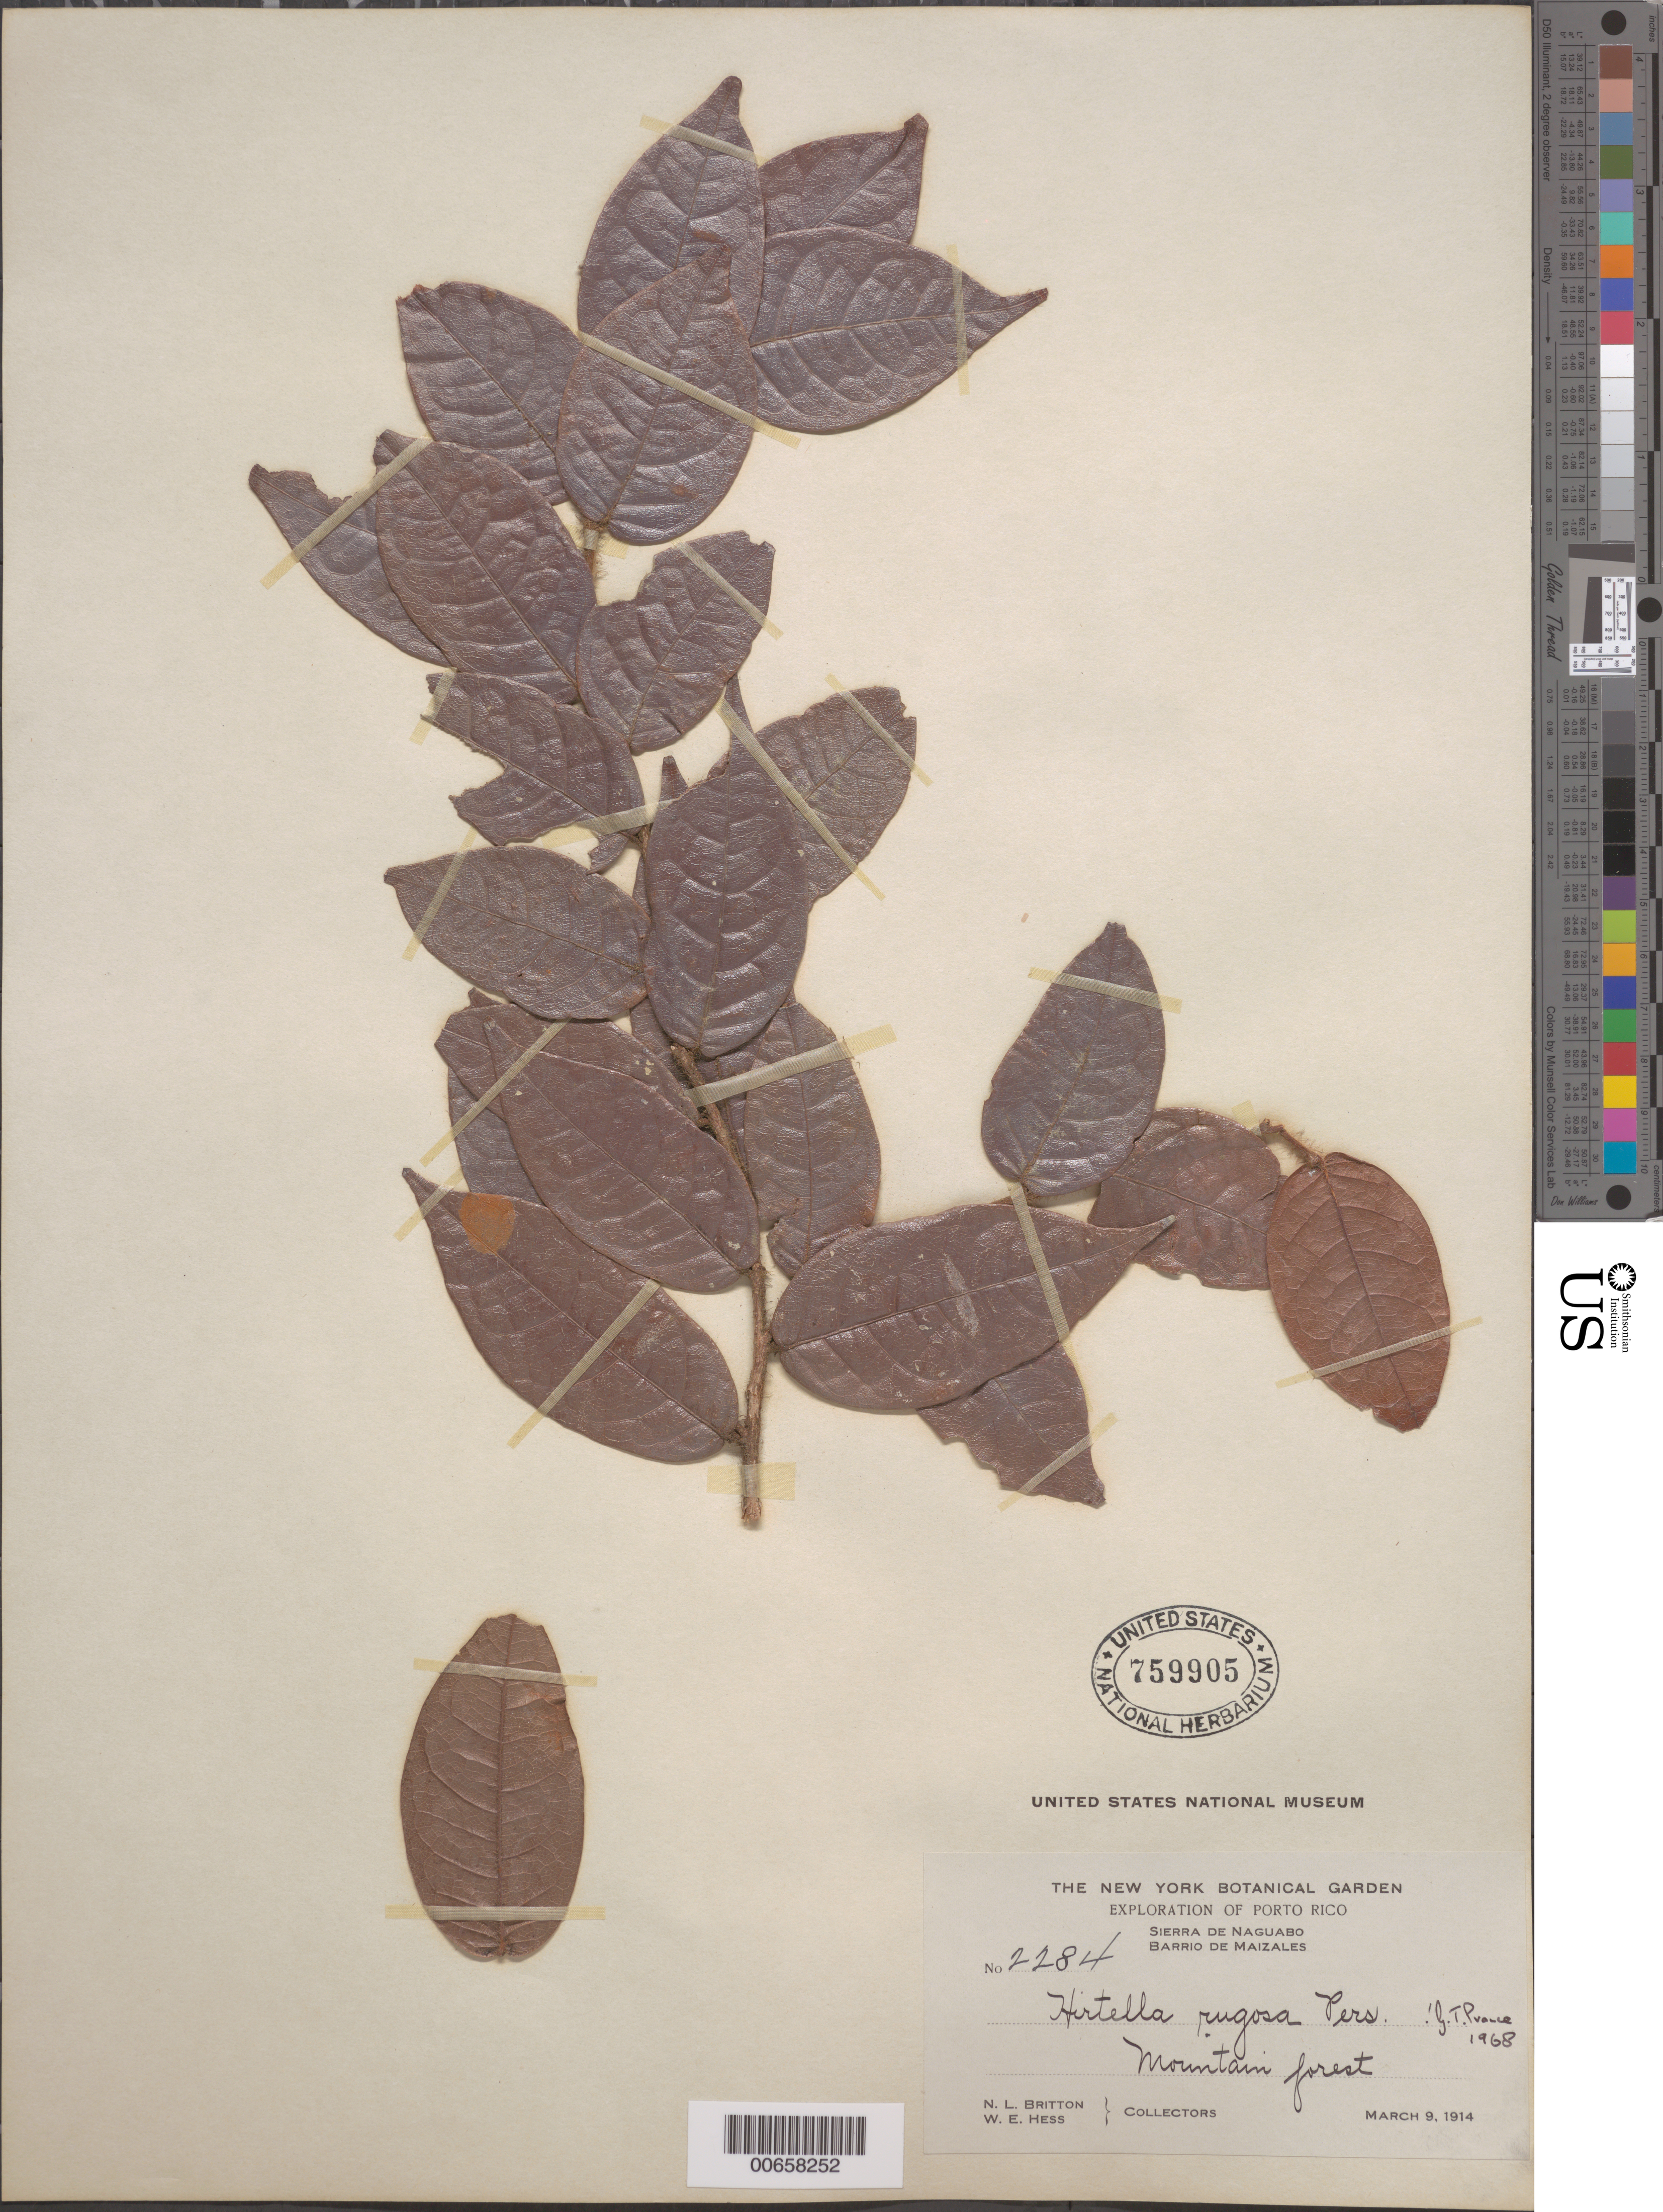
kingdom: Plantae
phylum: Tracheophyta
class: Magnoliopsida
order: Malpighiales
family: Chrysobalanaceae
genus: Hirtella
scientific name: Hirtella rugosa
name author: Thuill. ex Pers.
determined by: Prance, G. T.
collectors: N. Britton & W. Hess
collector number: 2284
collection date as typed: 09 Mar 1914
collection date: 1914-03-09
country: Puerto Rico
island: Greater Antilles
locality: Sierra de Naguabo, Barrio de Maizales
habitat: Mountain forest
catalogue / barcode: US 759905